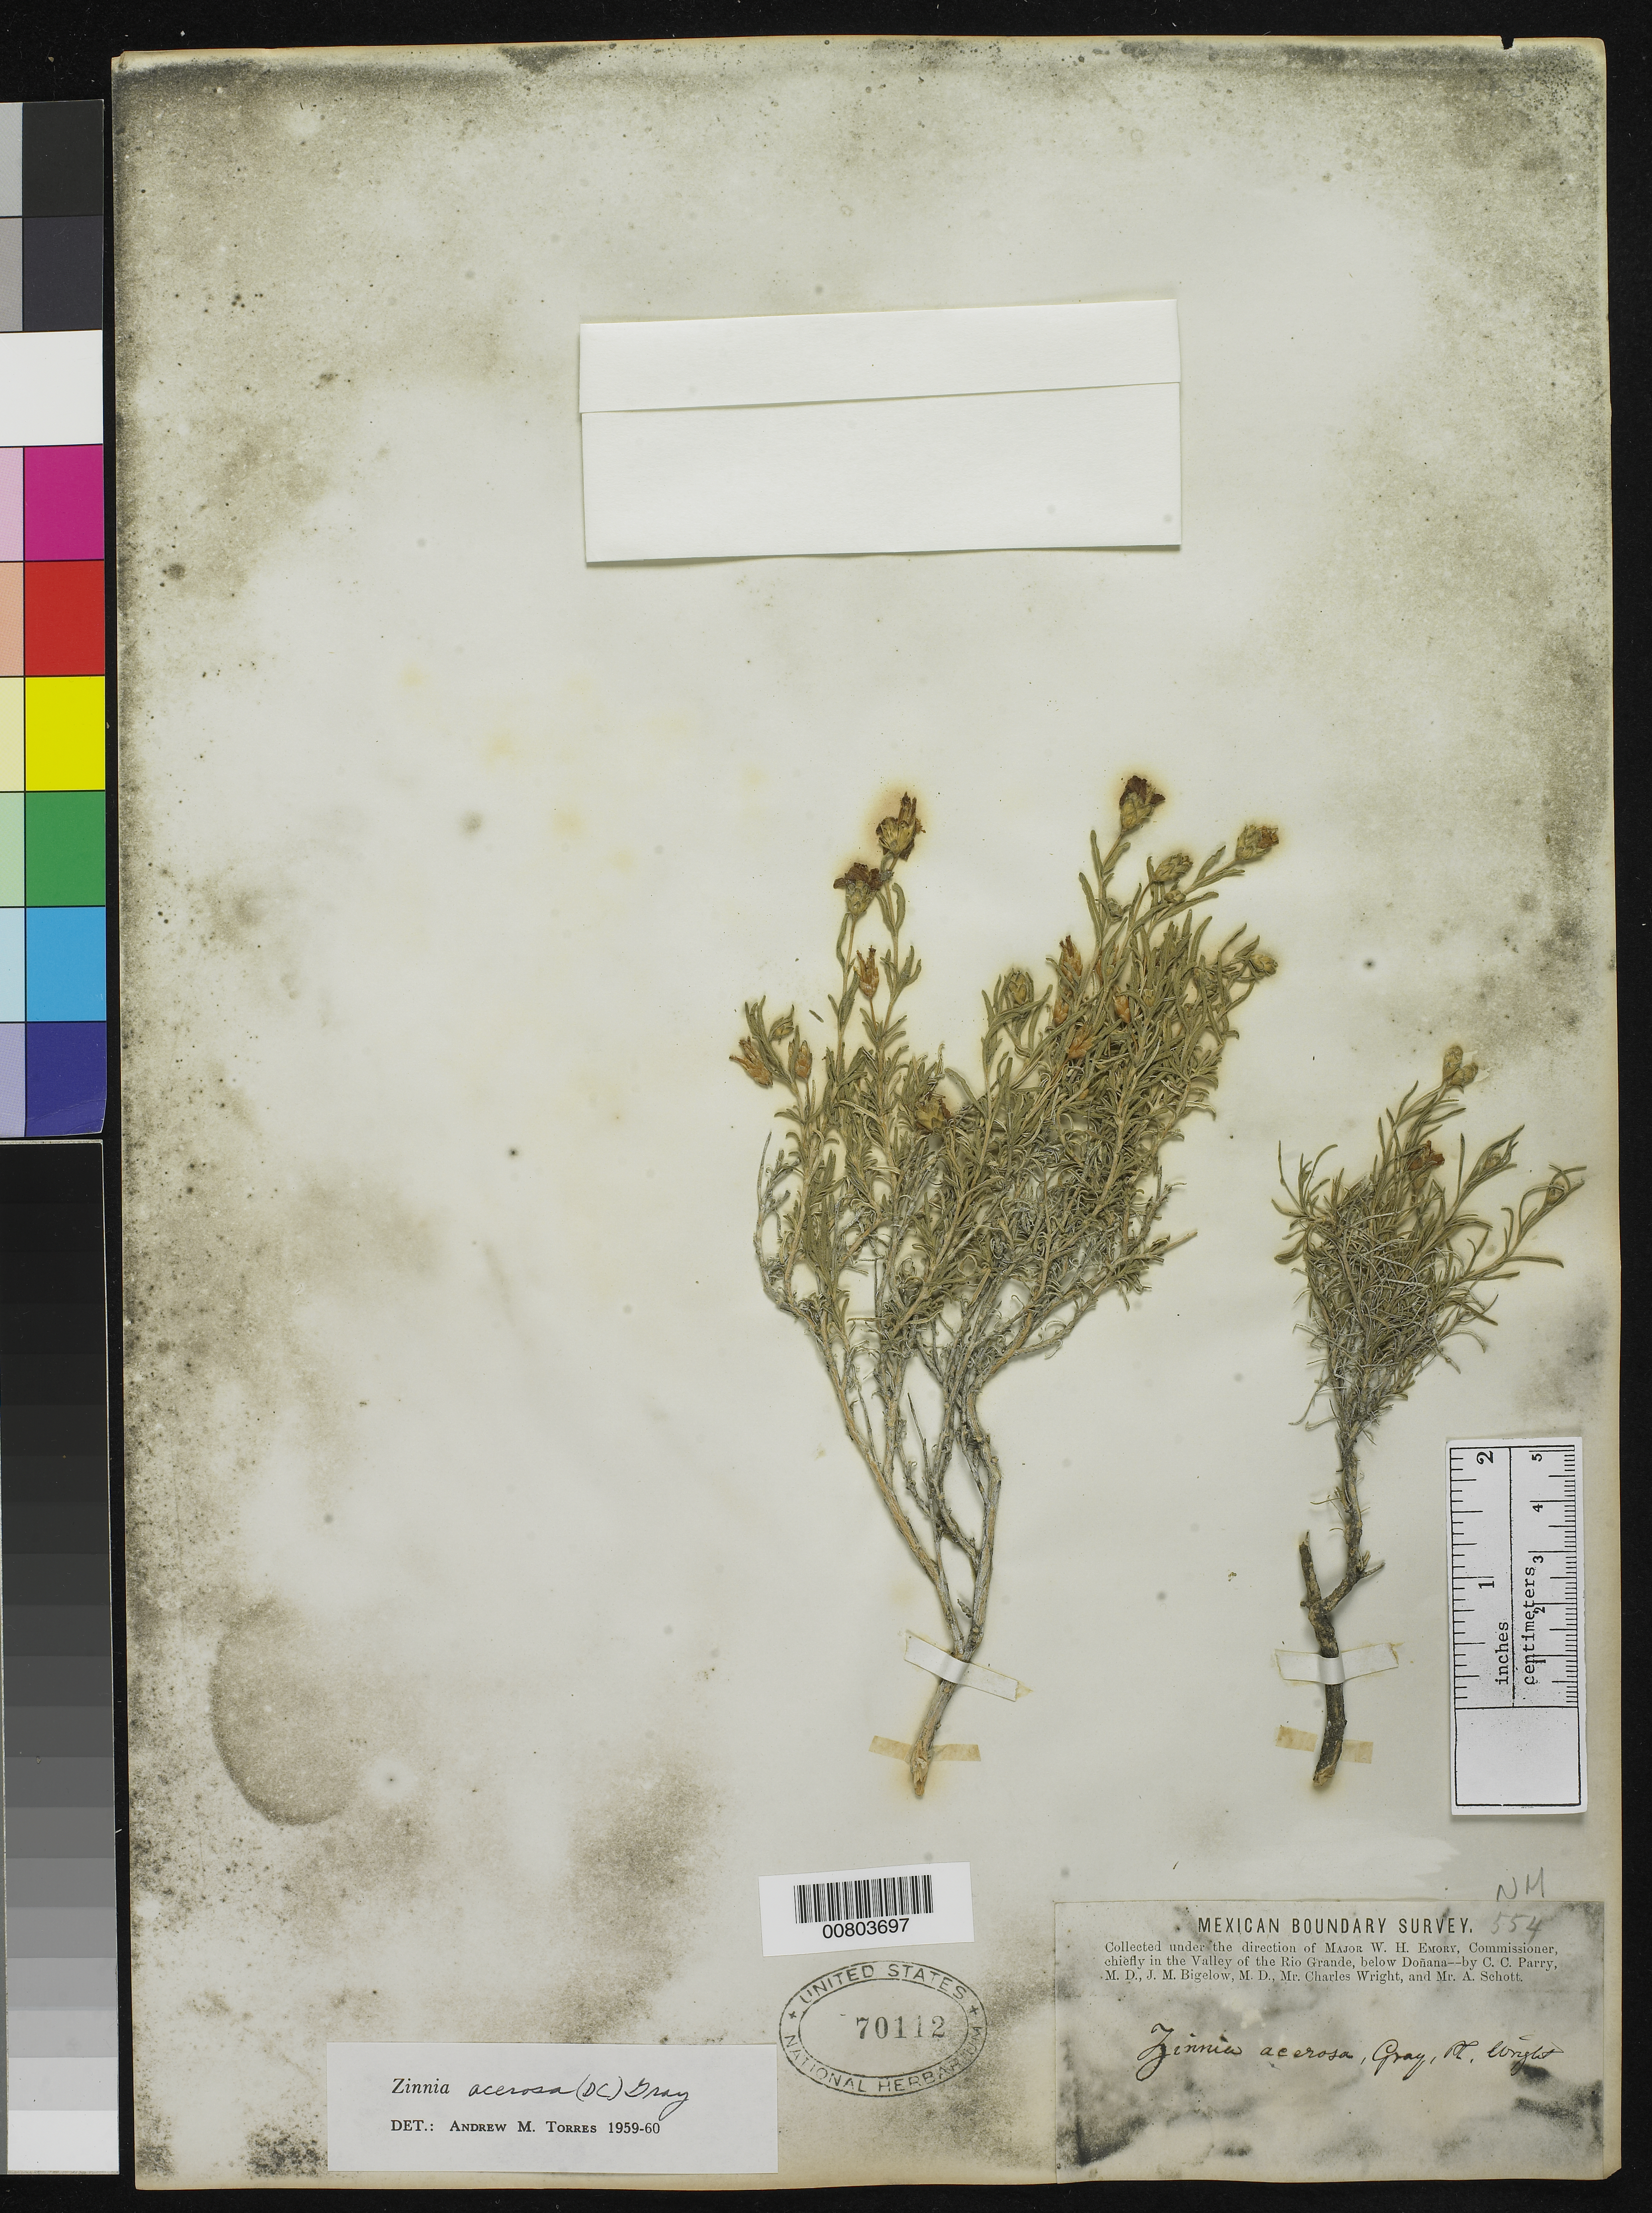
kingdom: Plantae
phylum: Tracheophyta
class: Magnoliopsida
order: Asterales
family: Asteraceae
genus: Zinnia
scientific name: Zinnia acerosa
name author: (DC.) A. Gray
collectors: C. C. Parry, J. M. Bigelow, C. Wright & A. C. V. Schott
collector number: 554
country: United States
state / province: New Mexico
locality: Valley of the Rio Grande, below Doñana, New Mexico.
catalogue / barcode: US 70112